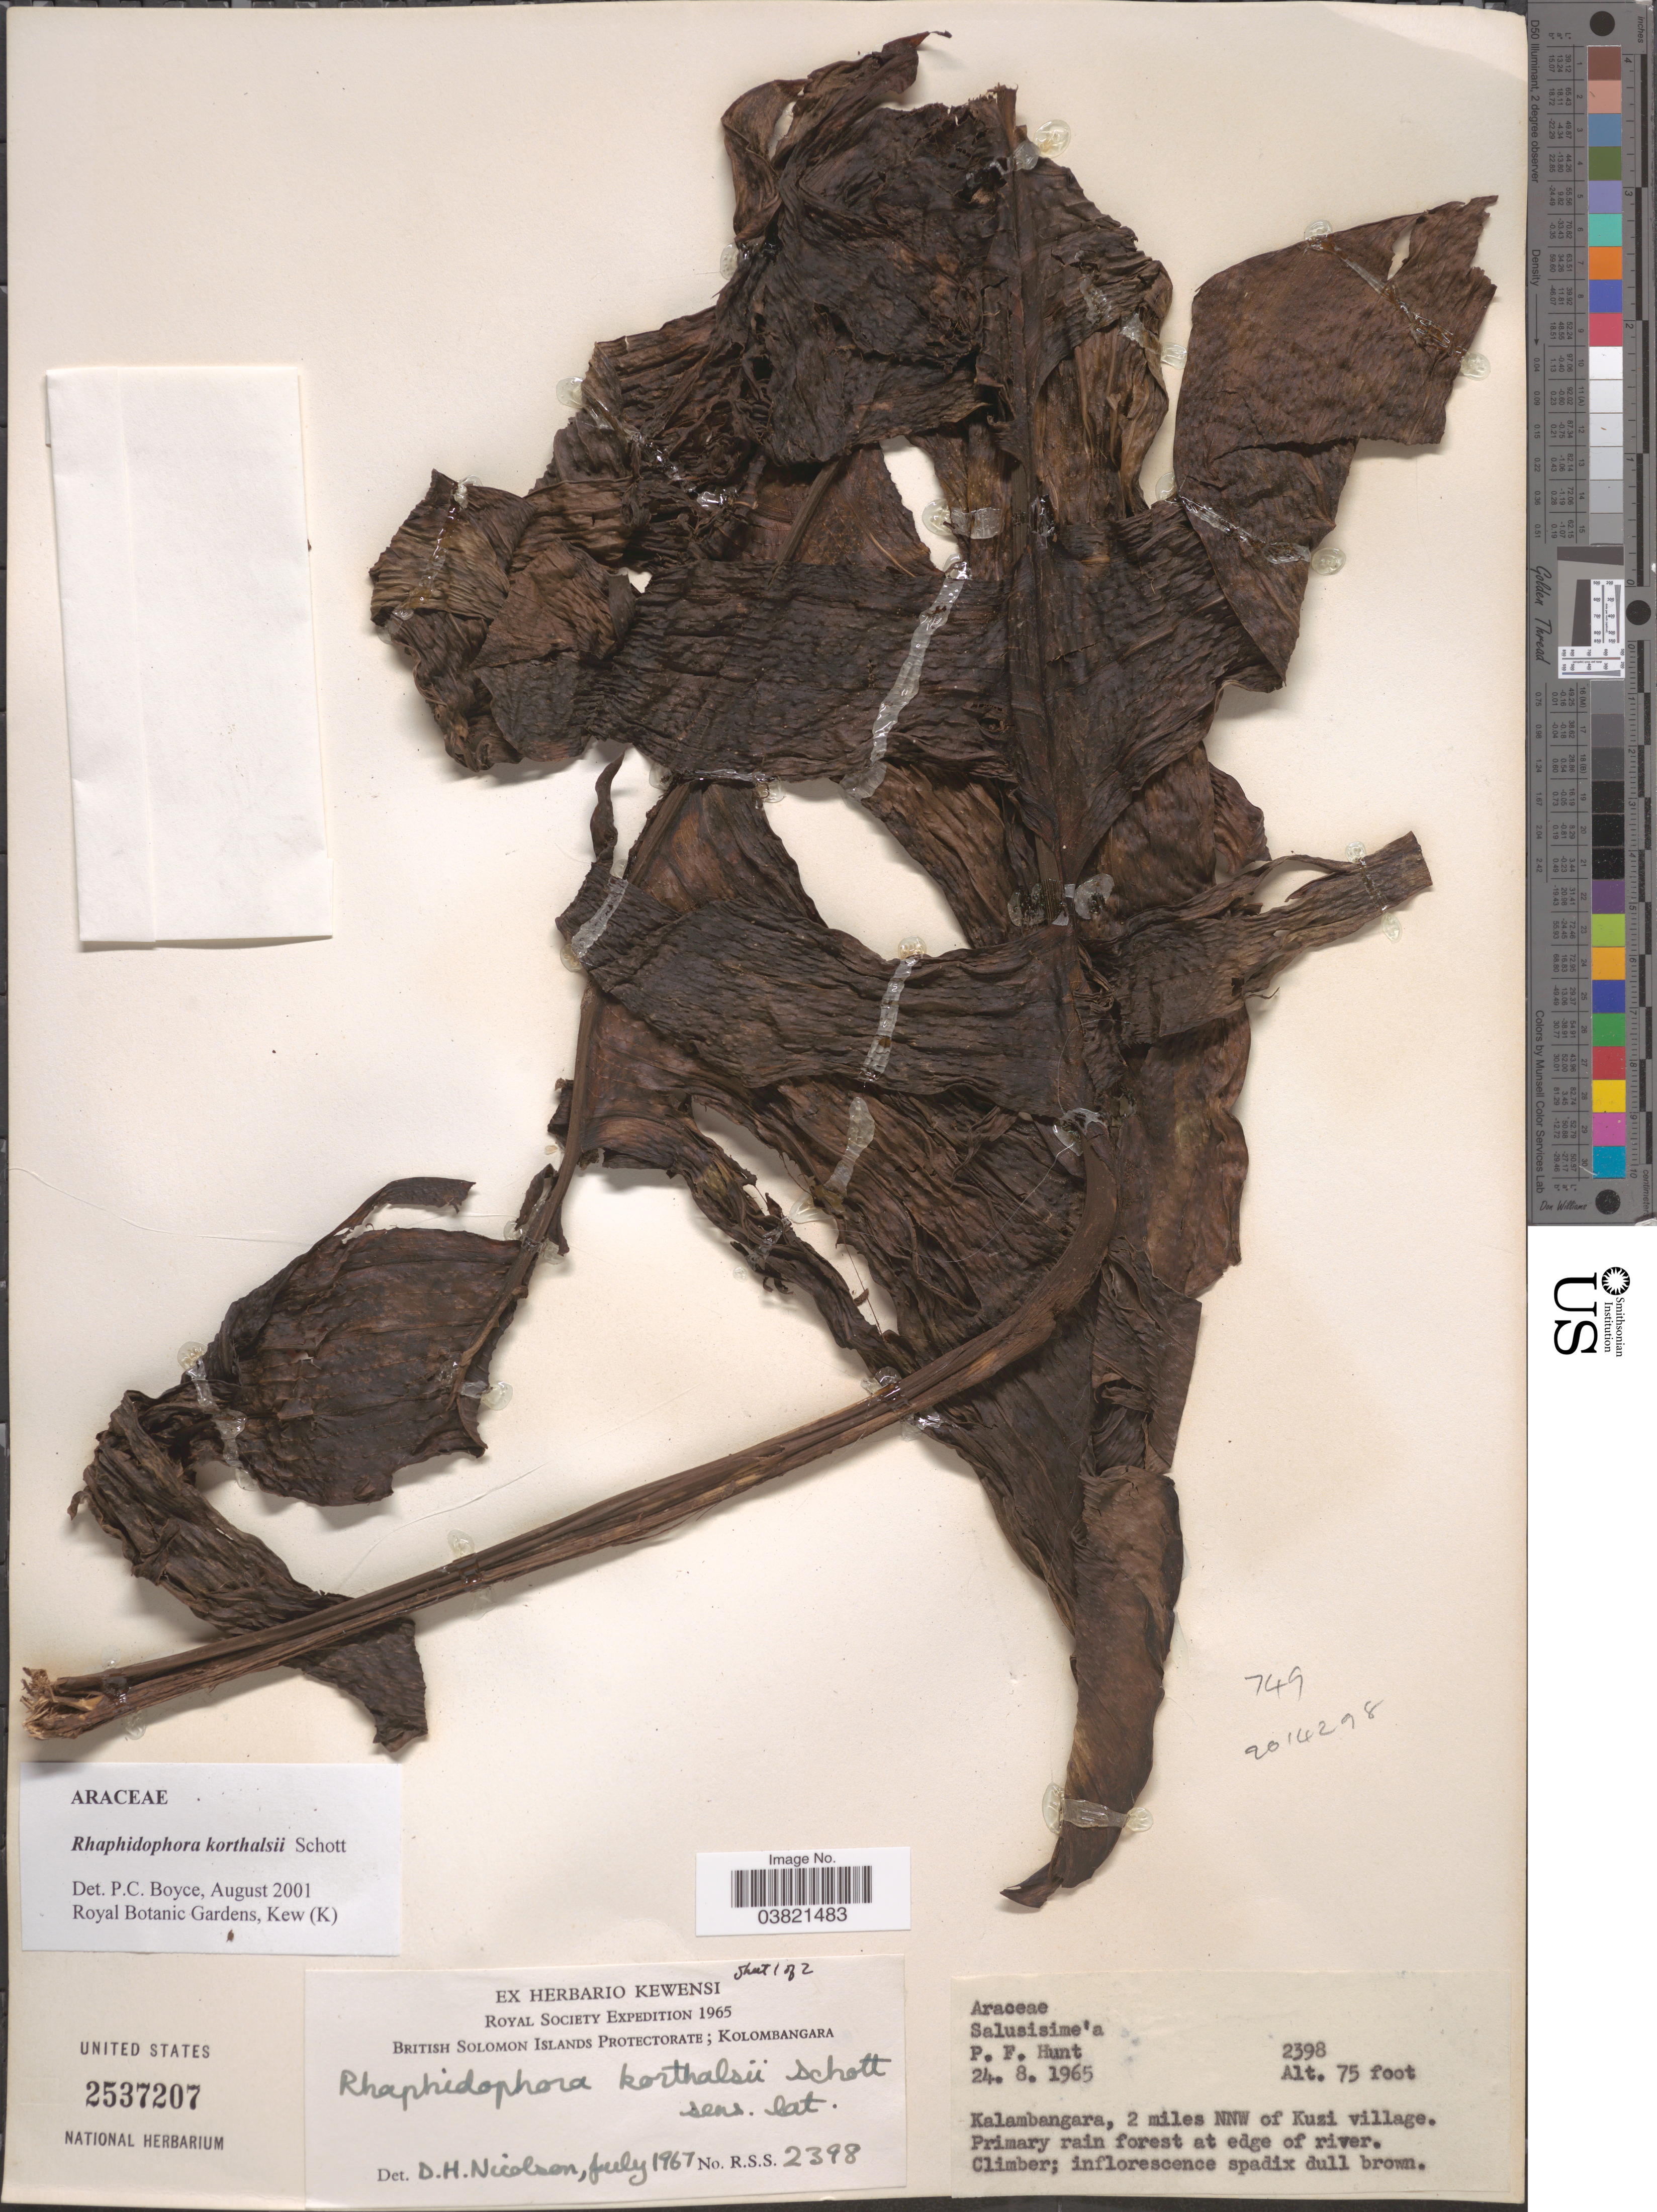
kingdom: Plantae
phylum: Tracheophyta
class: Liliopsida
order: Alismatales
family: Araceae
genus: Rhaphidophora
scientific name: Rhaphidophora korthalsii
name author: Schott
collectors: P. F. Hunt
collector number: RSS 2398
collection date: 1965-08-24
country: Solomon Islands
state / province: Solomon Islands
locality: British Solomon Islands Protectorate; Kolombangara. Kalambangara, 2 miles NNW of Kuzi village.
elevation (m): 23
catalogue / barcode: US 2537207